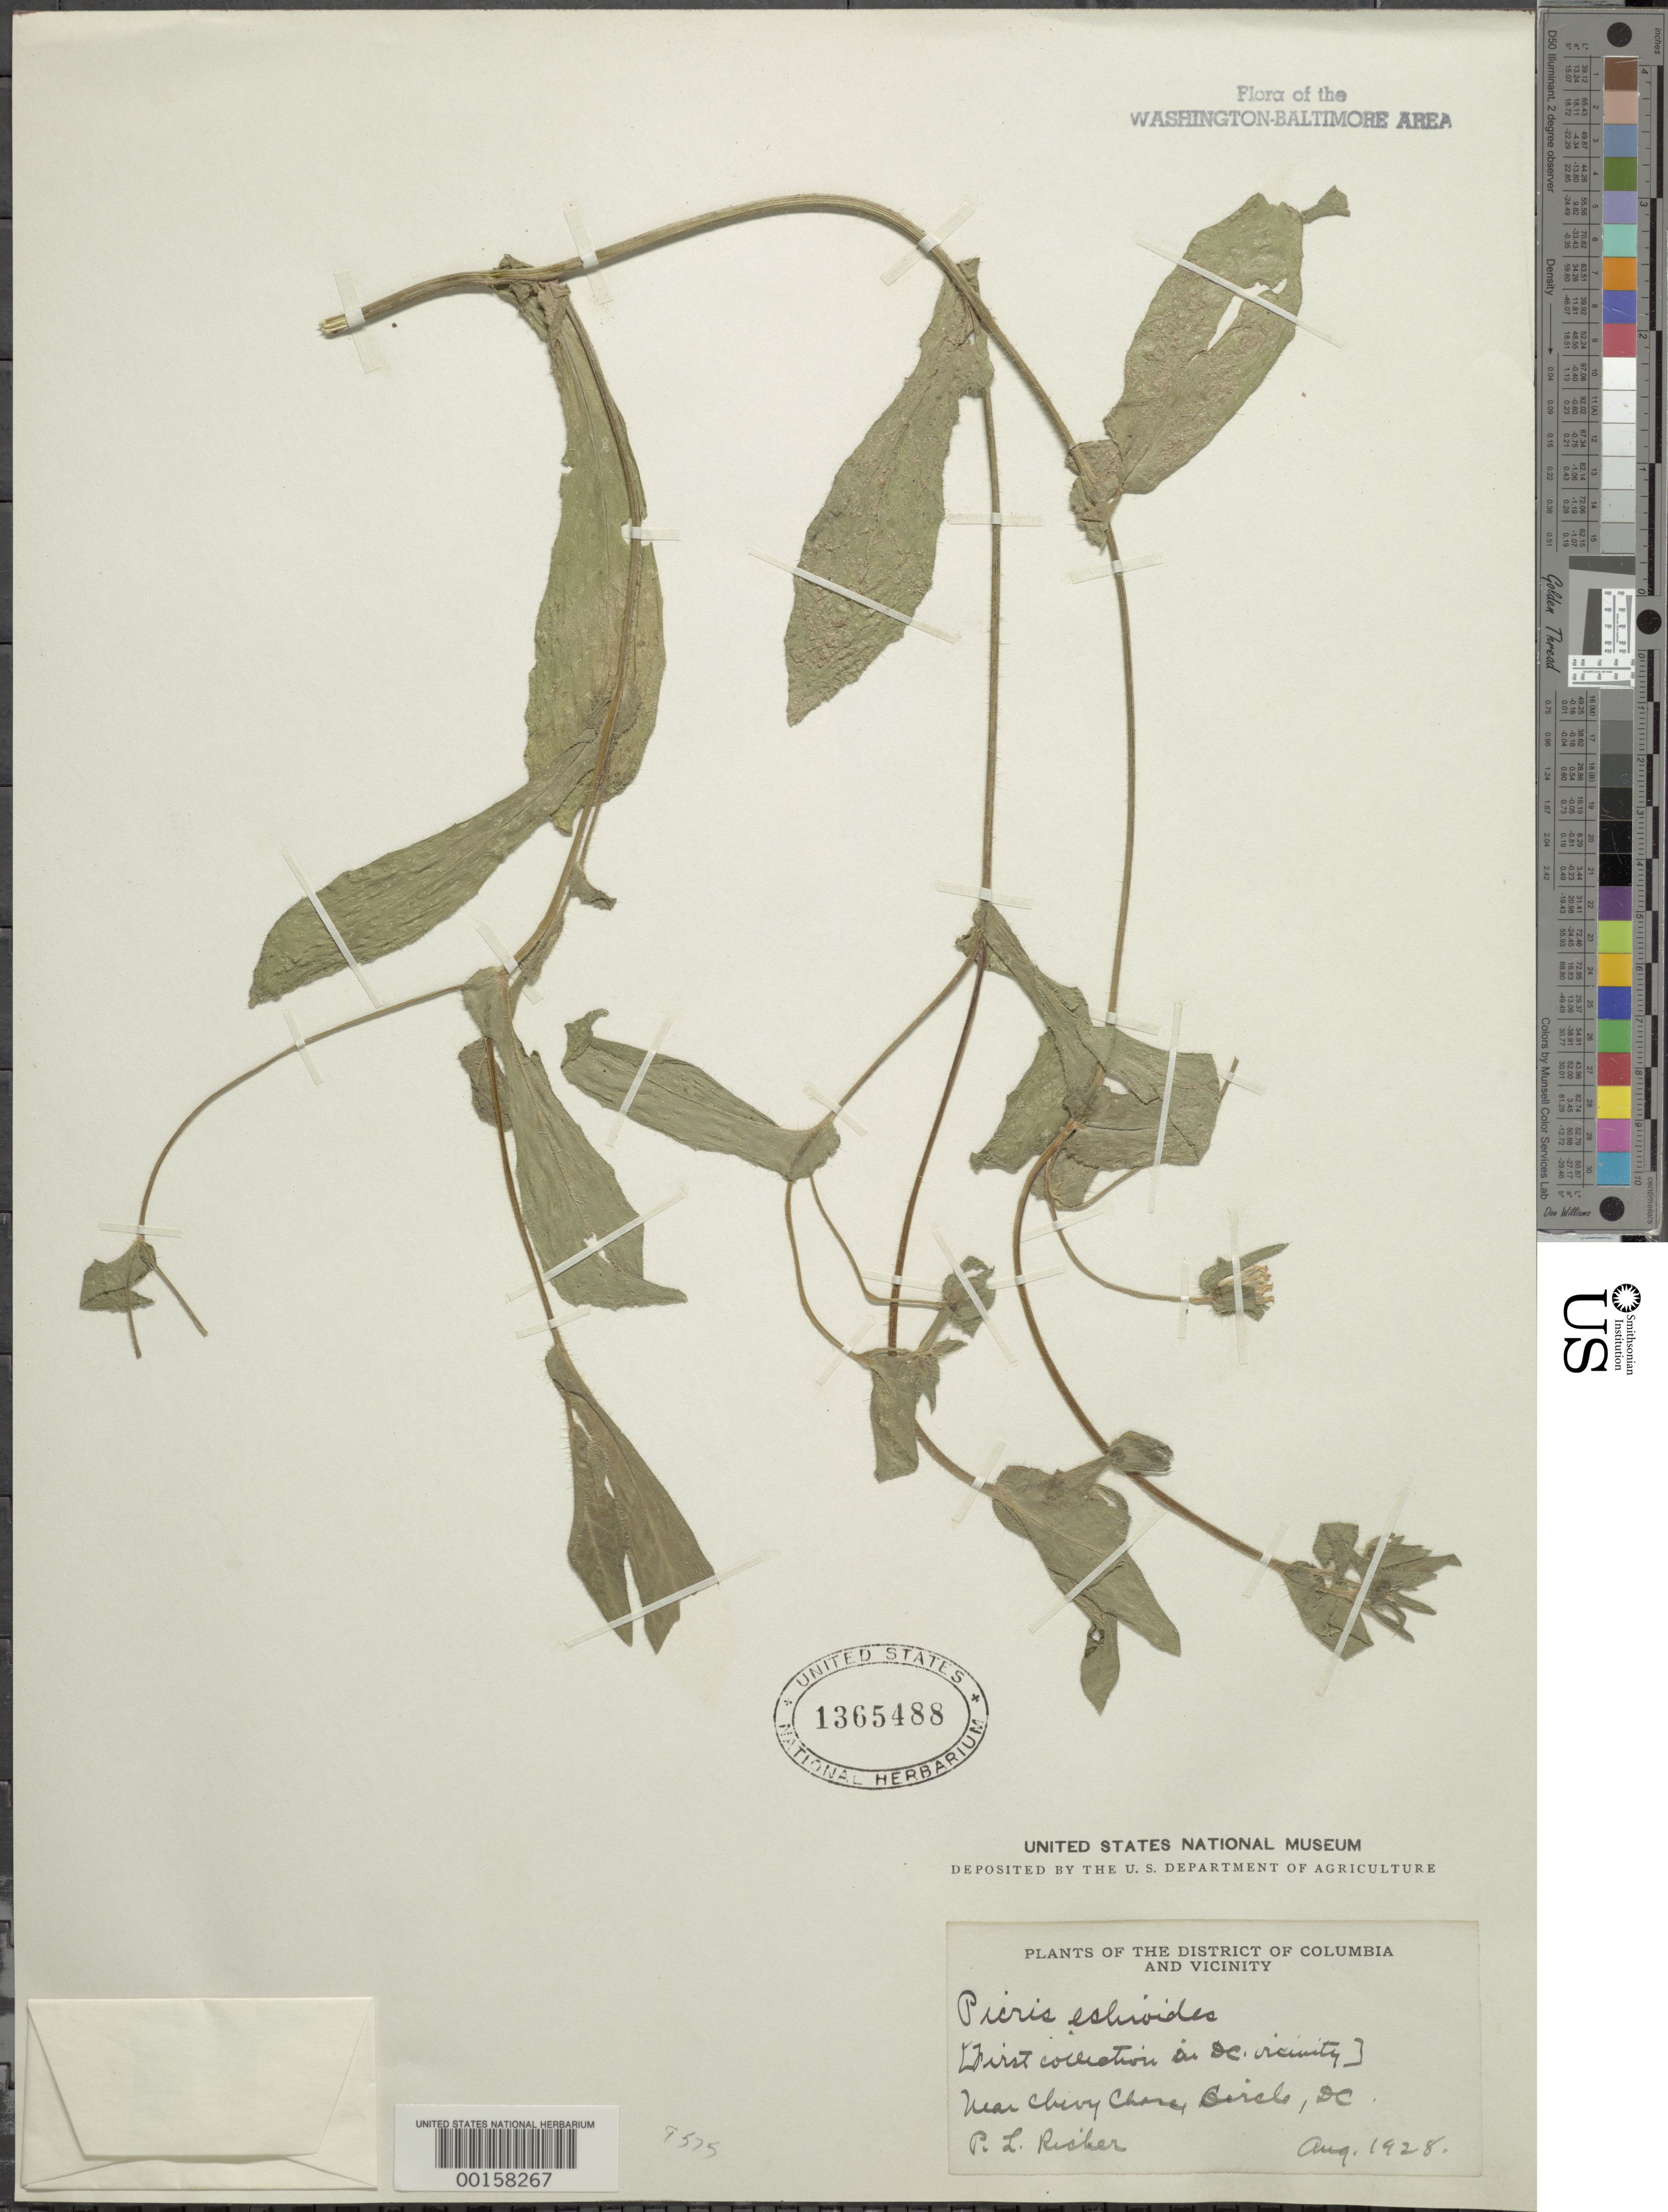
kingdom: Plantae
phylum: Tracheophyta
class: Magnoliopsida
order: Asterales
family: Asteraceae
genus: Helminthotheca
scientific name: Helminthotheca echioides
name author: (L.) Holub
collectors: P. Richer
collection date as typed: Aug 1928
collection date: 1928-08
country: United States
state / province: District of Columbia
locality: Near Chevy Chase Circle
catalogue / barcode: US 1365488